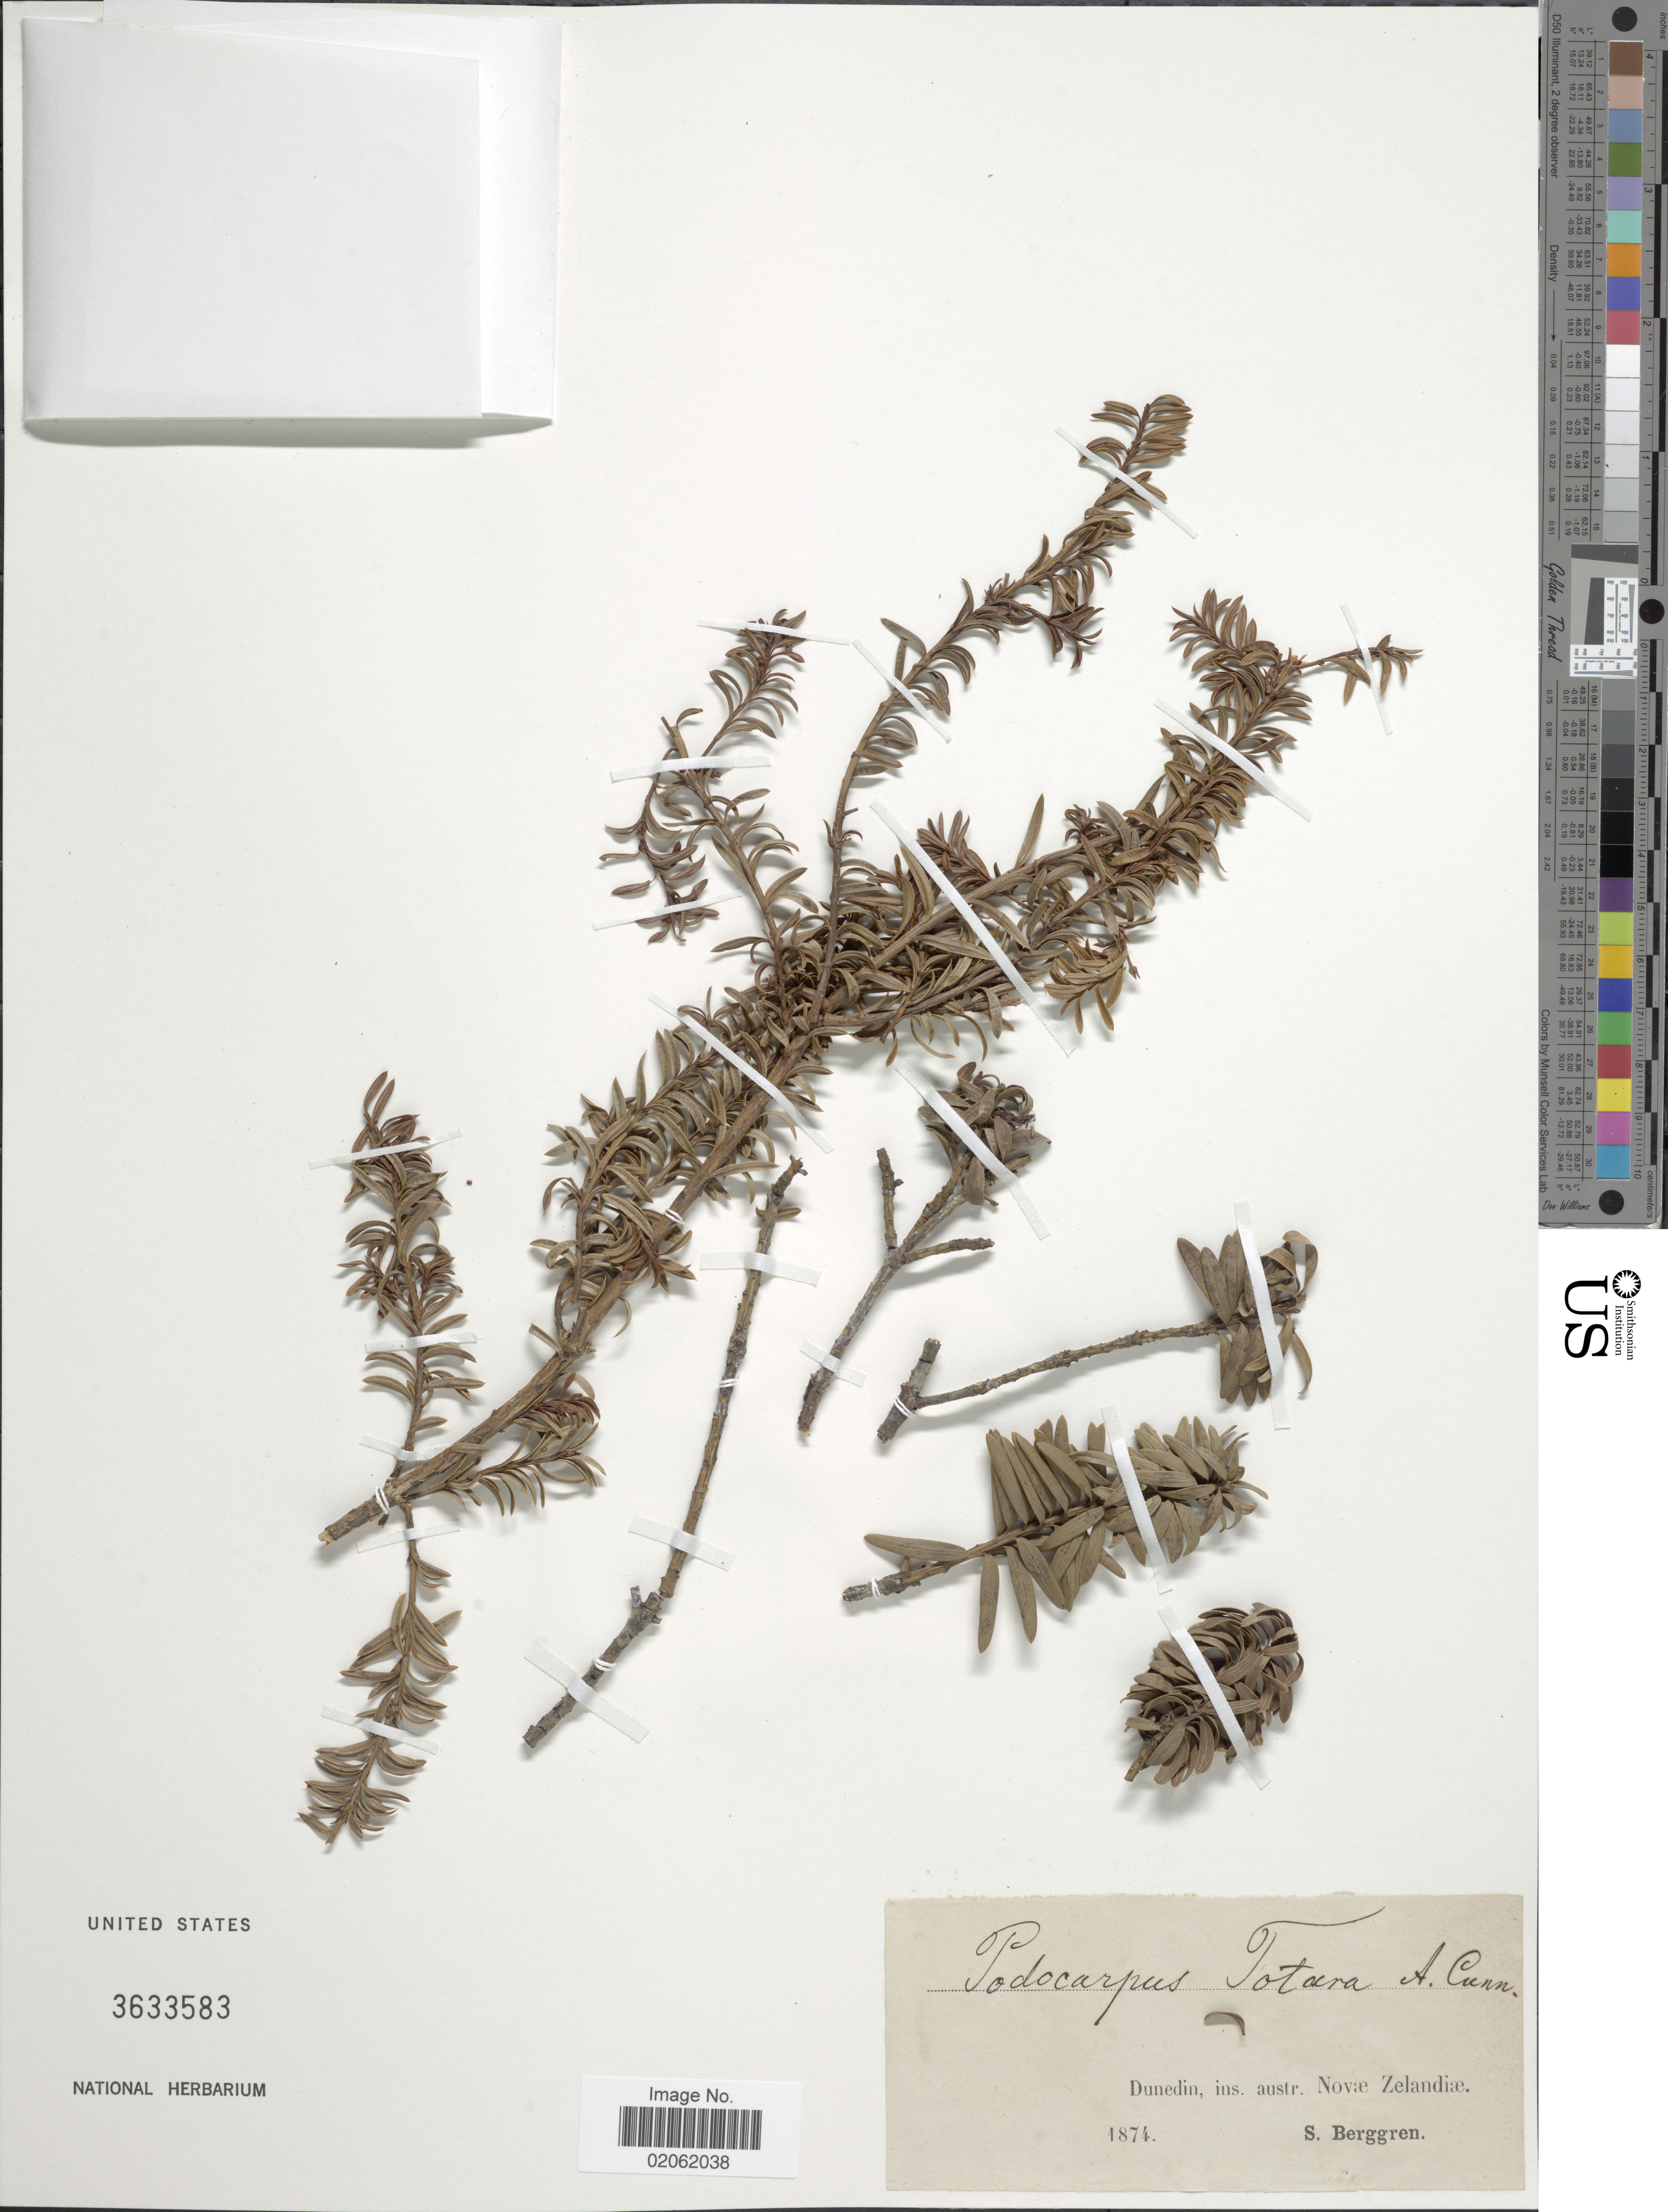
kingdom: Plantae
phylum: Tracheophyta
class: Pinopsida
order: Pinales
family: Podocarpaceae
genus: Podocarpus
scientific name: Podocarpus totara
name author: G. Benn. ex D. Don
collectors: S. Berggren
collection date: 1874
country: New Zealand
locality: Dunedin, ins austr. Novæ Zelandiæ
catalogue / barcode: US 3633583